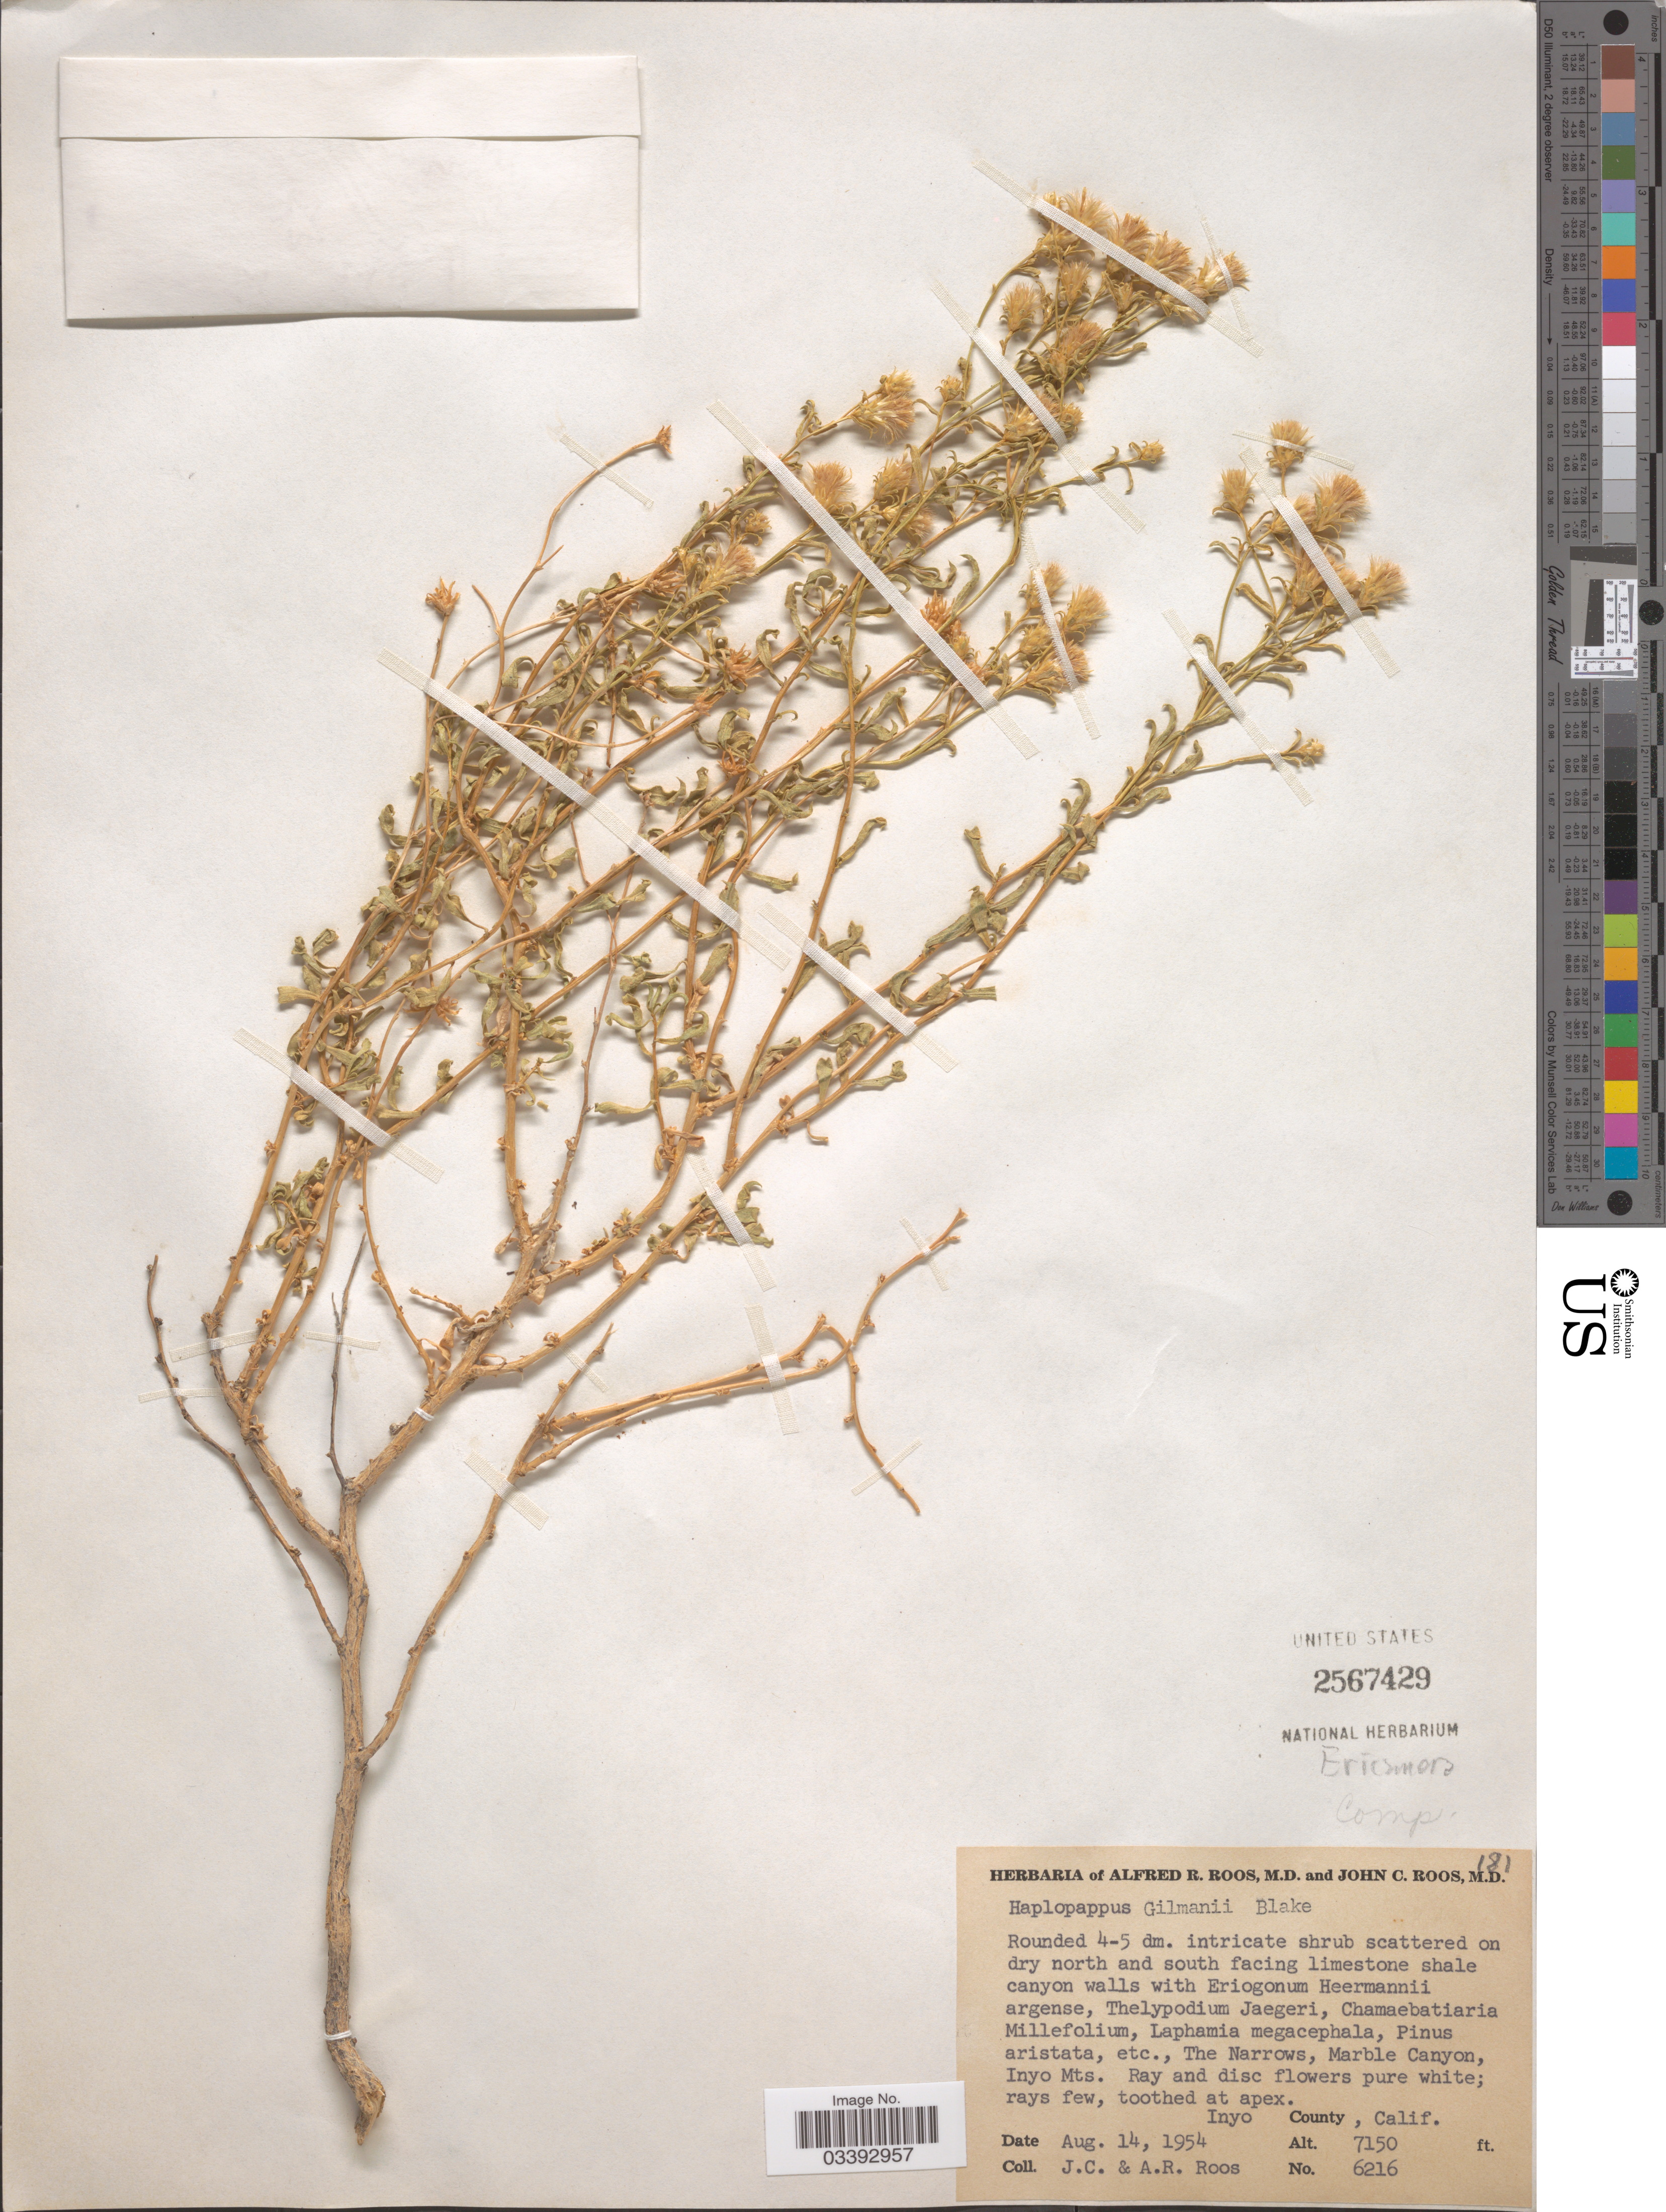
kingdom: Plantae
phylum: Tracheophyta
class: Magnoliopsida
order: Asterales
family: Asteraceae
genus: Ericameria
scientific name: Ericameria sp.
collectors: J. C. Roos & A. R. Roos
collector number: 6216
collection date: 1954-08-14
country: United States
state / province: California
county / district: Inyo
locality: The Narrows, Marble Canyon, Inyo Mts. Inyo County.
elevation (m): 2179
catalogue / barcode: US 2567429